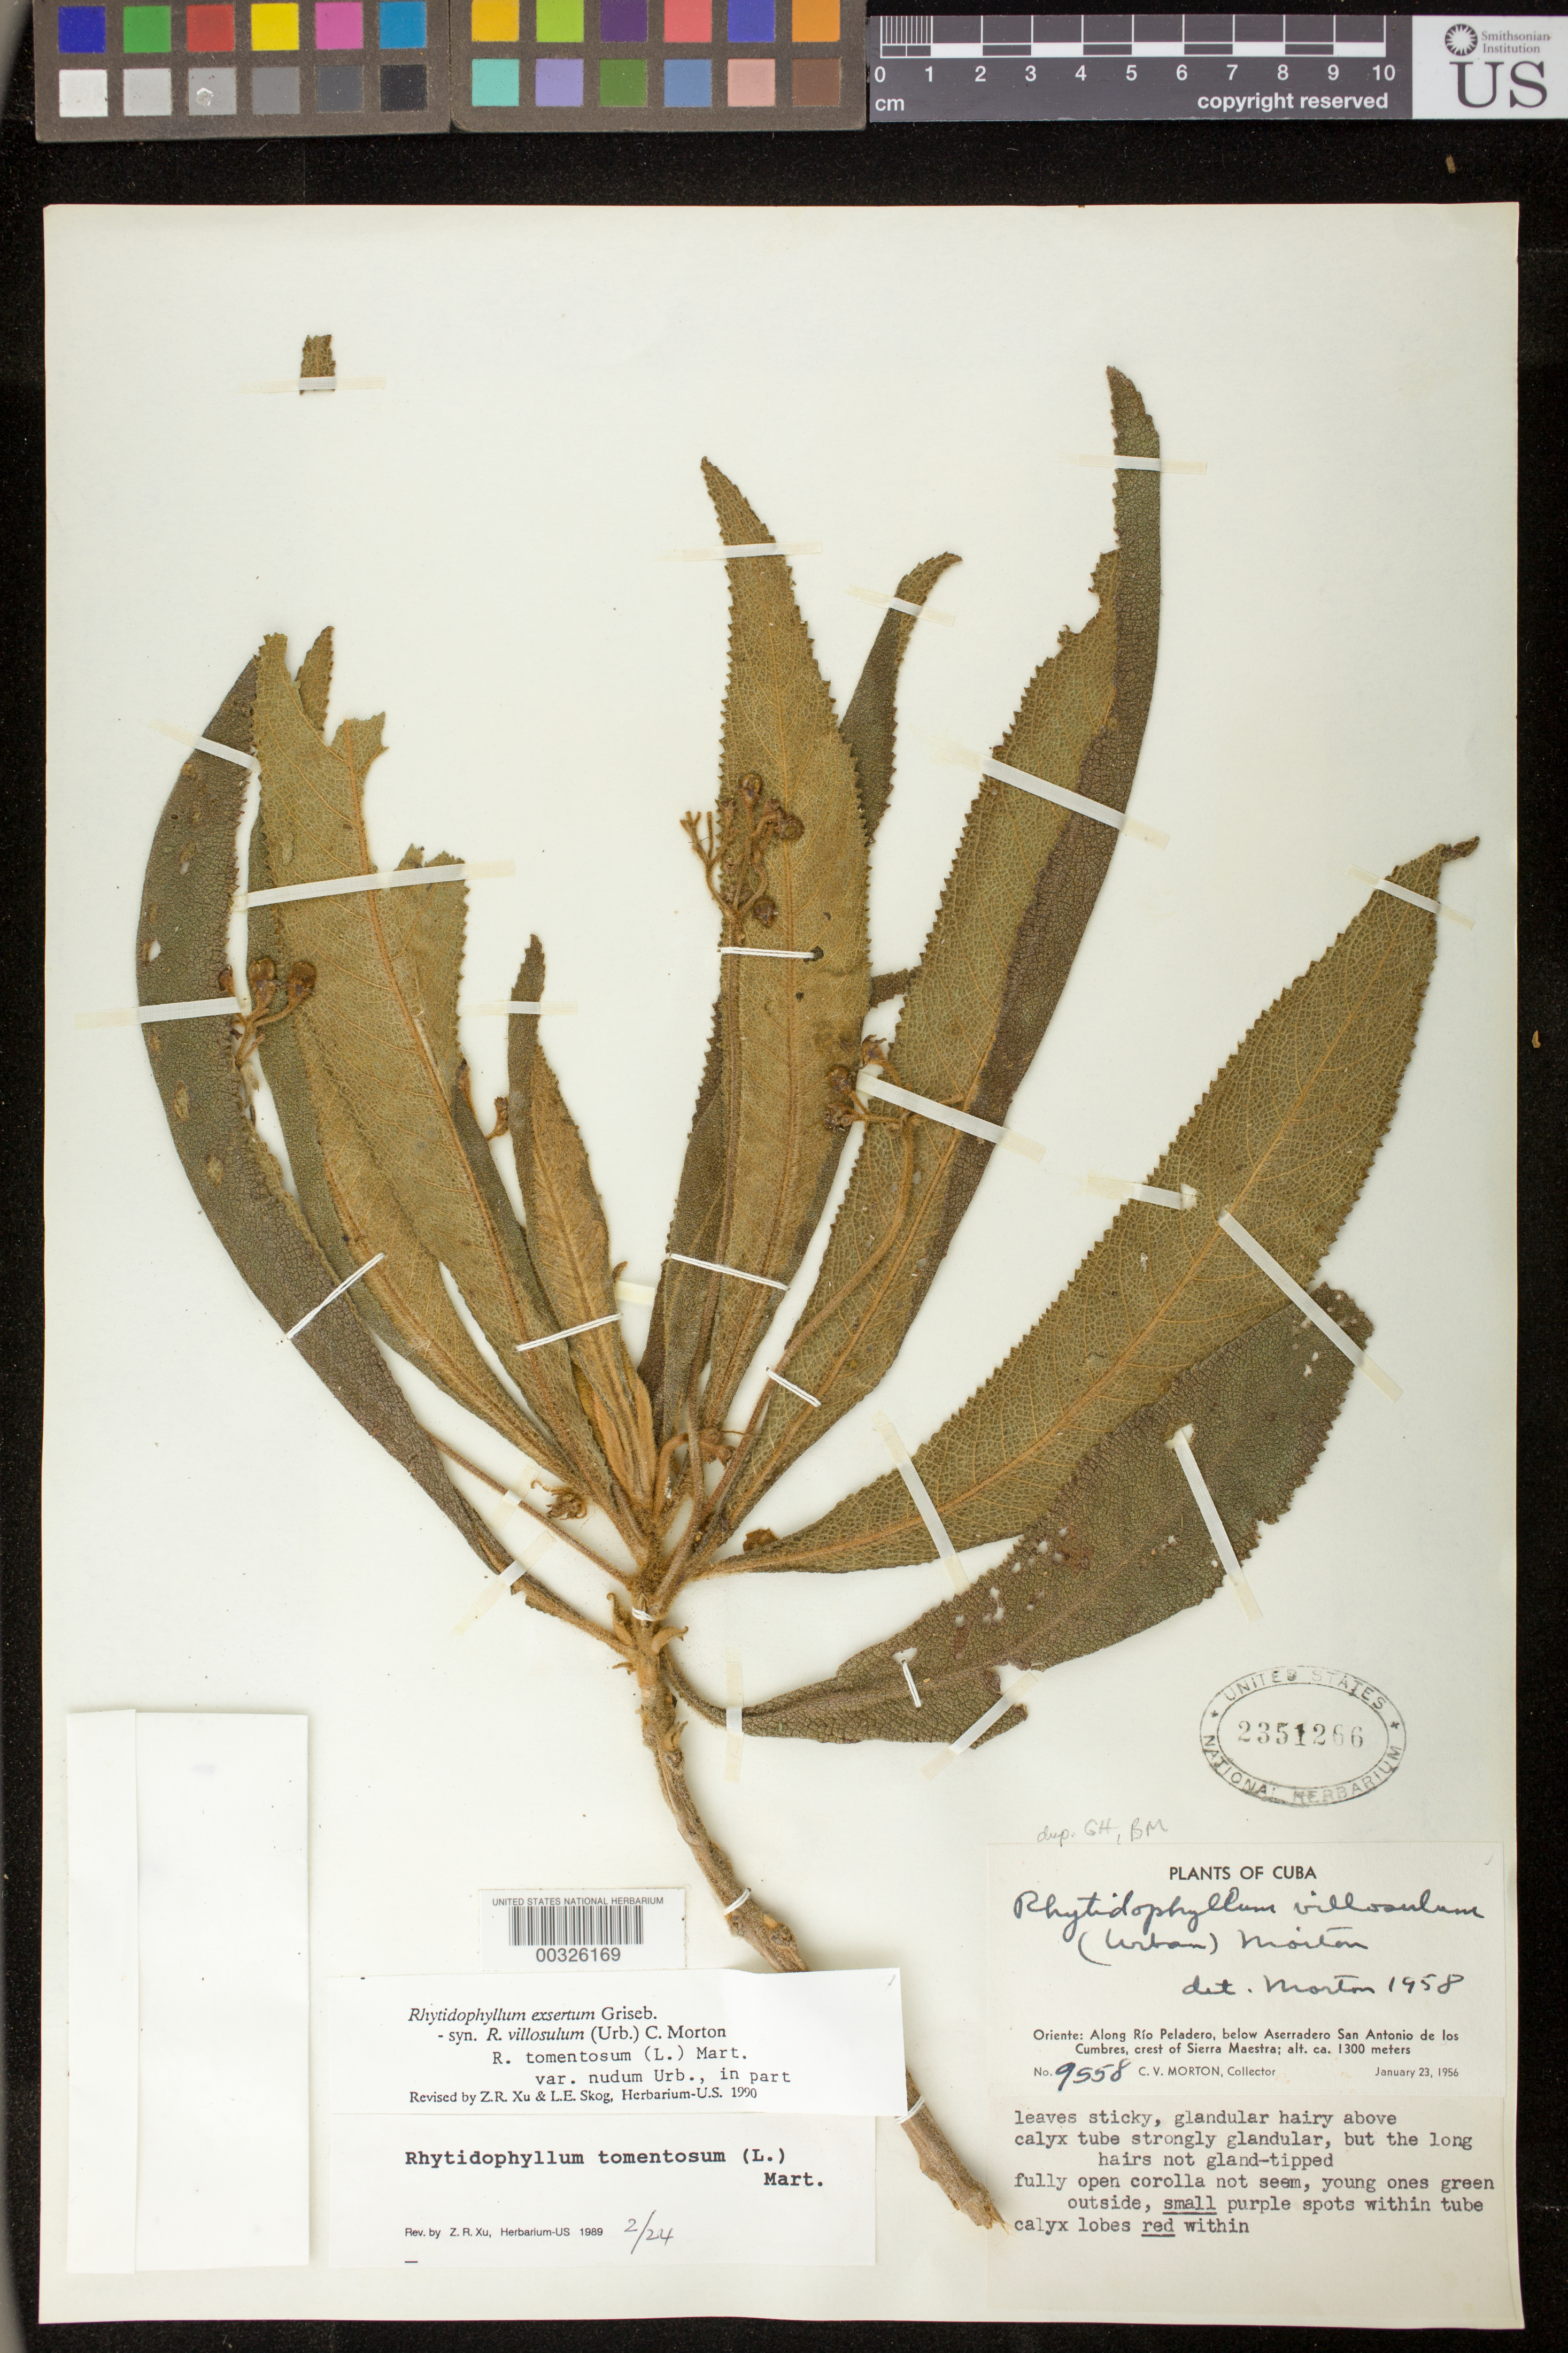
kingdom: Plantae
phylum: Tracheophyta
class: Magnoliopsida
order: Lamiales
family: Gesneriaceae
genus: Rhytidophyllum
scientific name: Rhytidophyllum exsertum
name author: Griseb.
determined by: Skog, Laurence E.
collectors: C. V. Morton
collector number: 9558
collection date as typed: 23 Jan 1956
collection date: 1956-01-23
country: Cuba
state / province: Oriente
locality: Along Río Peladero, below Aserradero San Antonio de los Cumbres, crest of Sierra Maestra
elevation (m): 1300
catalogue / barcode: US 2351266